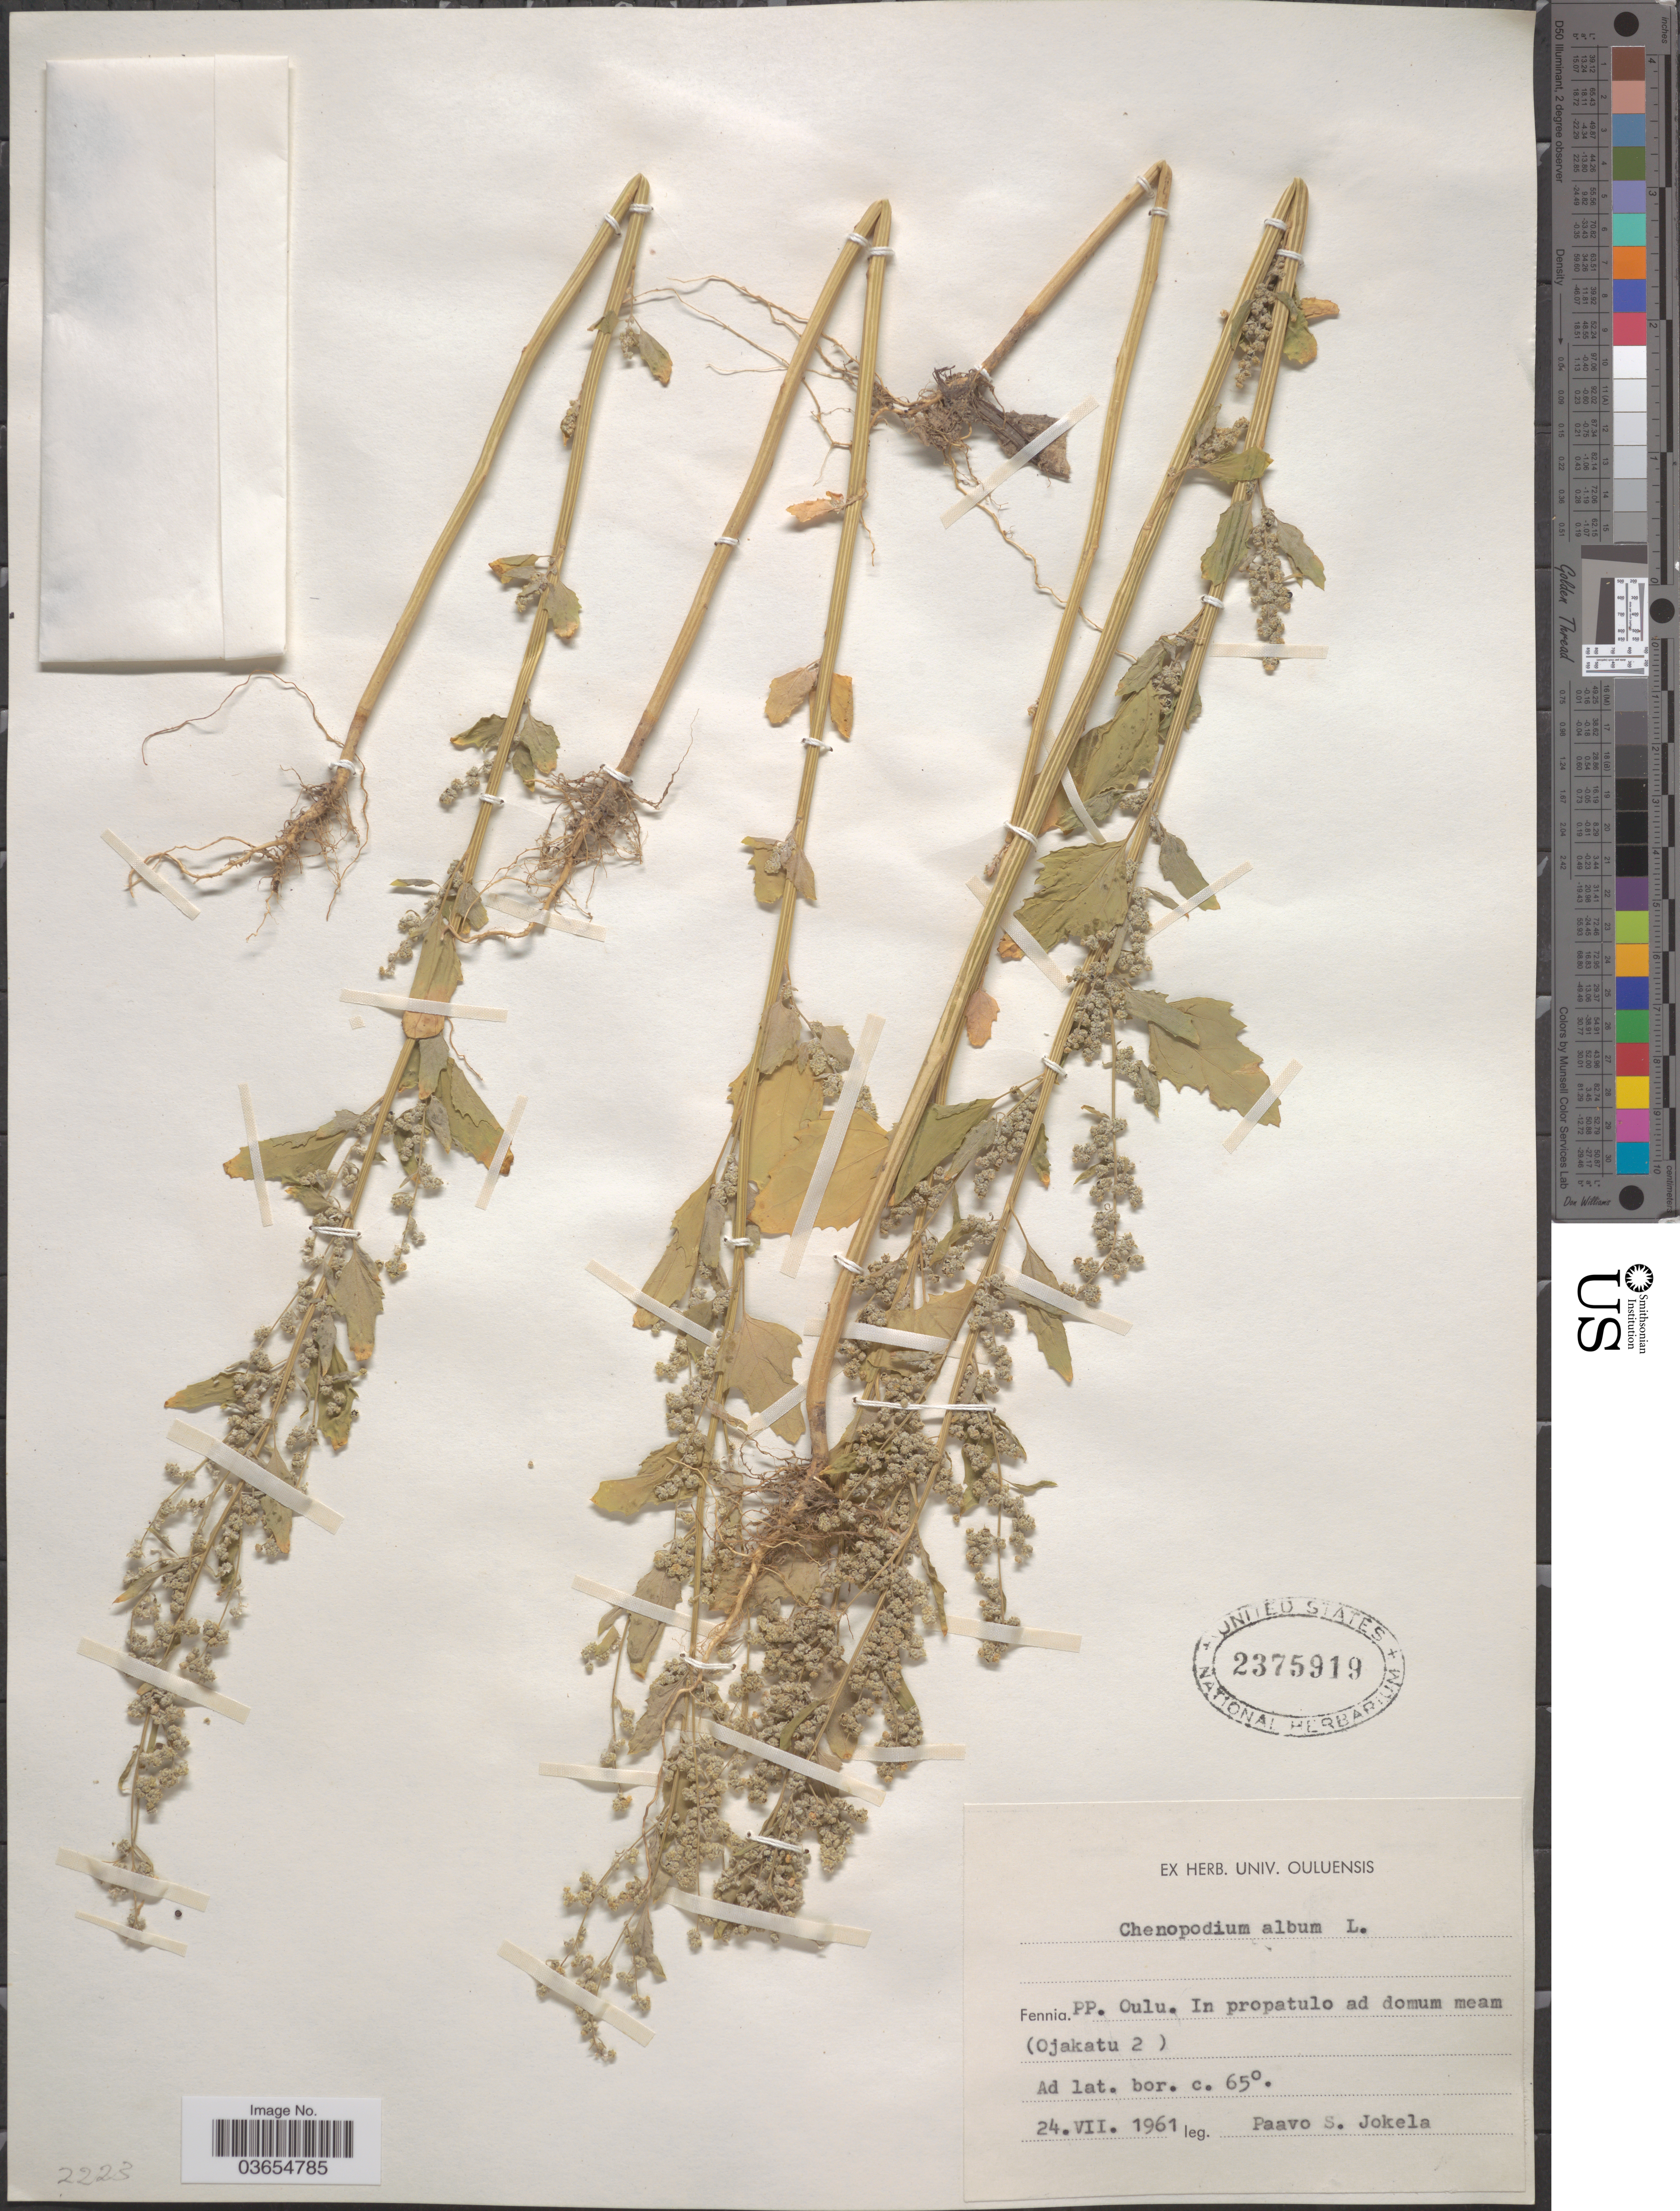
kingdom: Plantae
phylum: Tracheophyta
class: Magnoliopsida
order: Caryophyllales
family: Amaranthaceae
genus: Chenopodium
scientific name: Chenopodium album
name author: L.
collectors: P. Jokela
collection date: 1961-07-24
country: Finland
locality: Fennia. PP. Oulu. In propatulo ad domum meam (Ojakatu 2).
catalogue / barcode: US 2375919